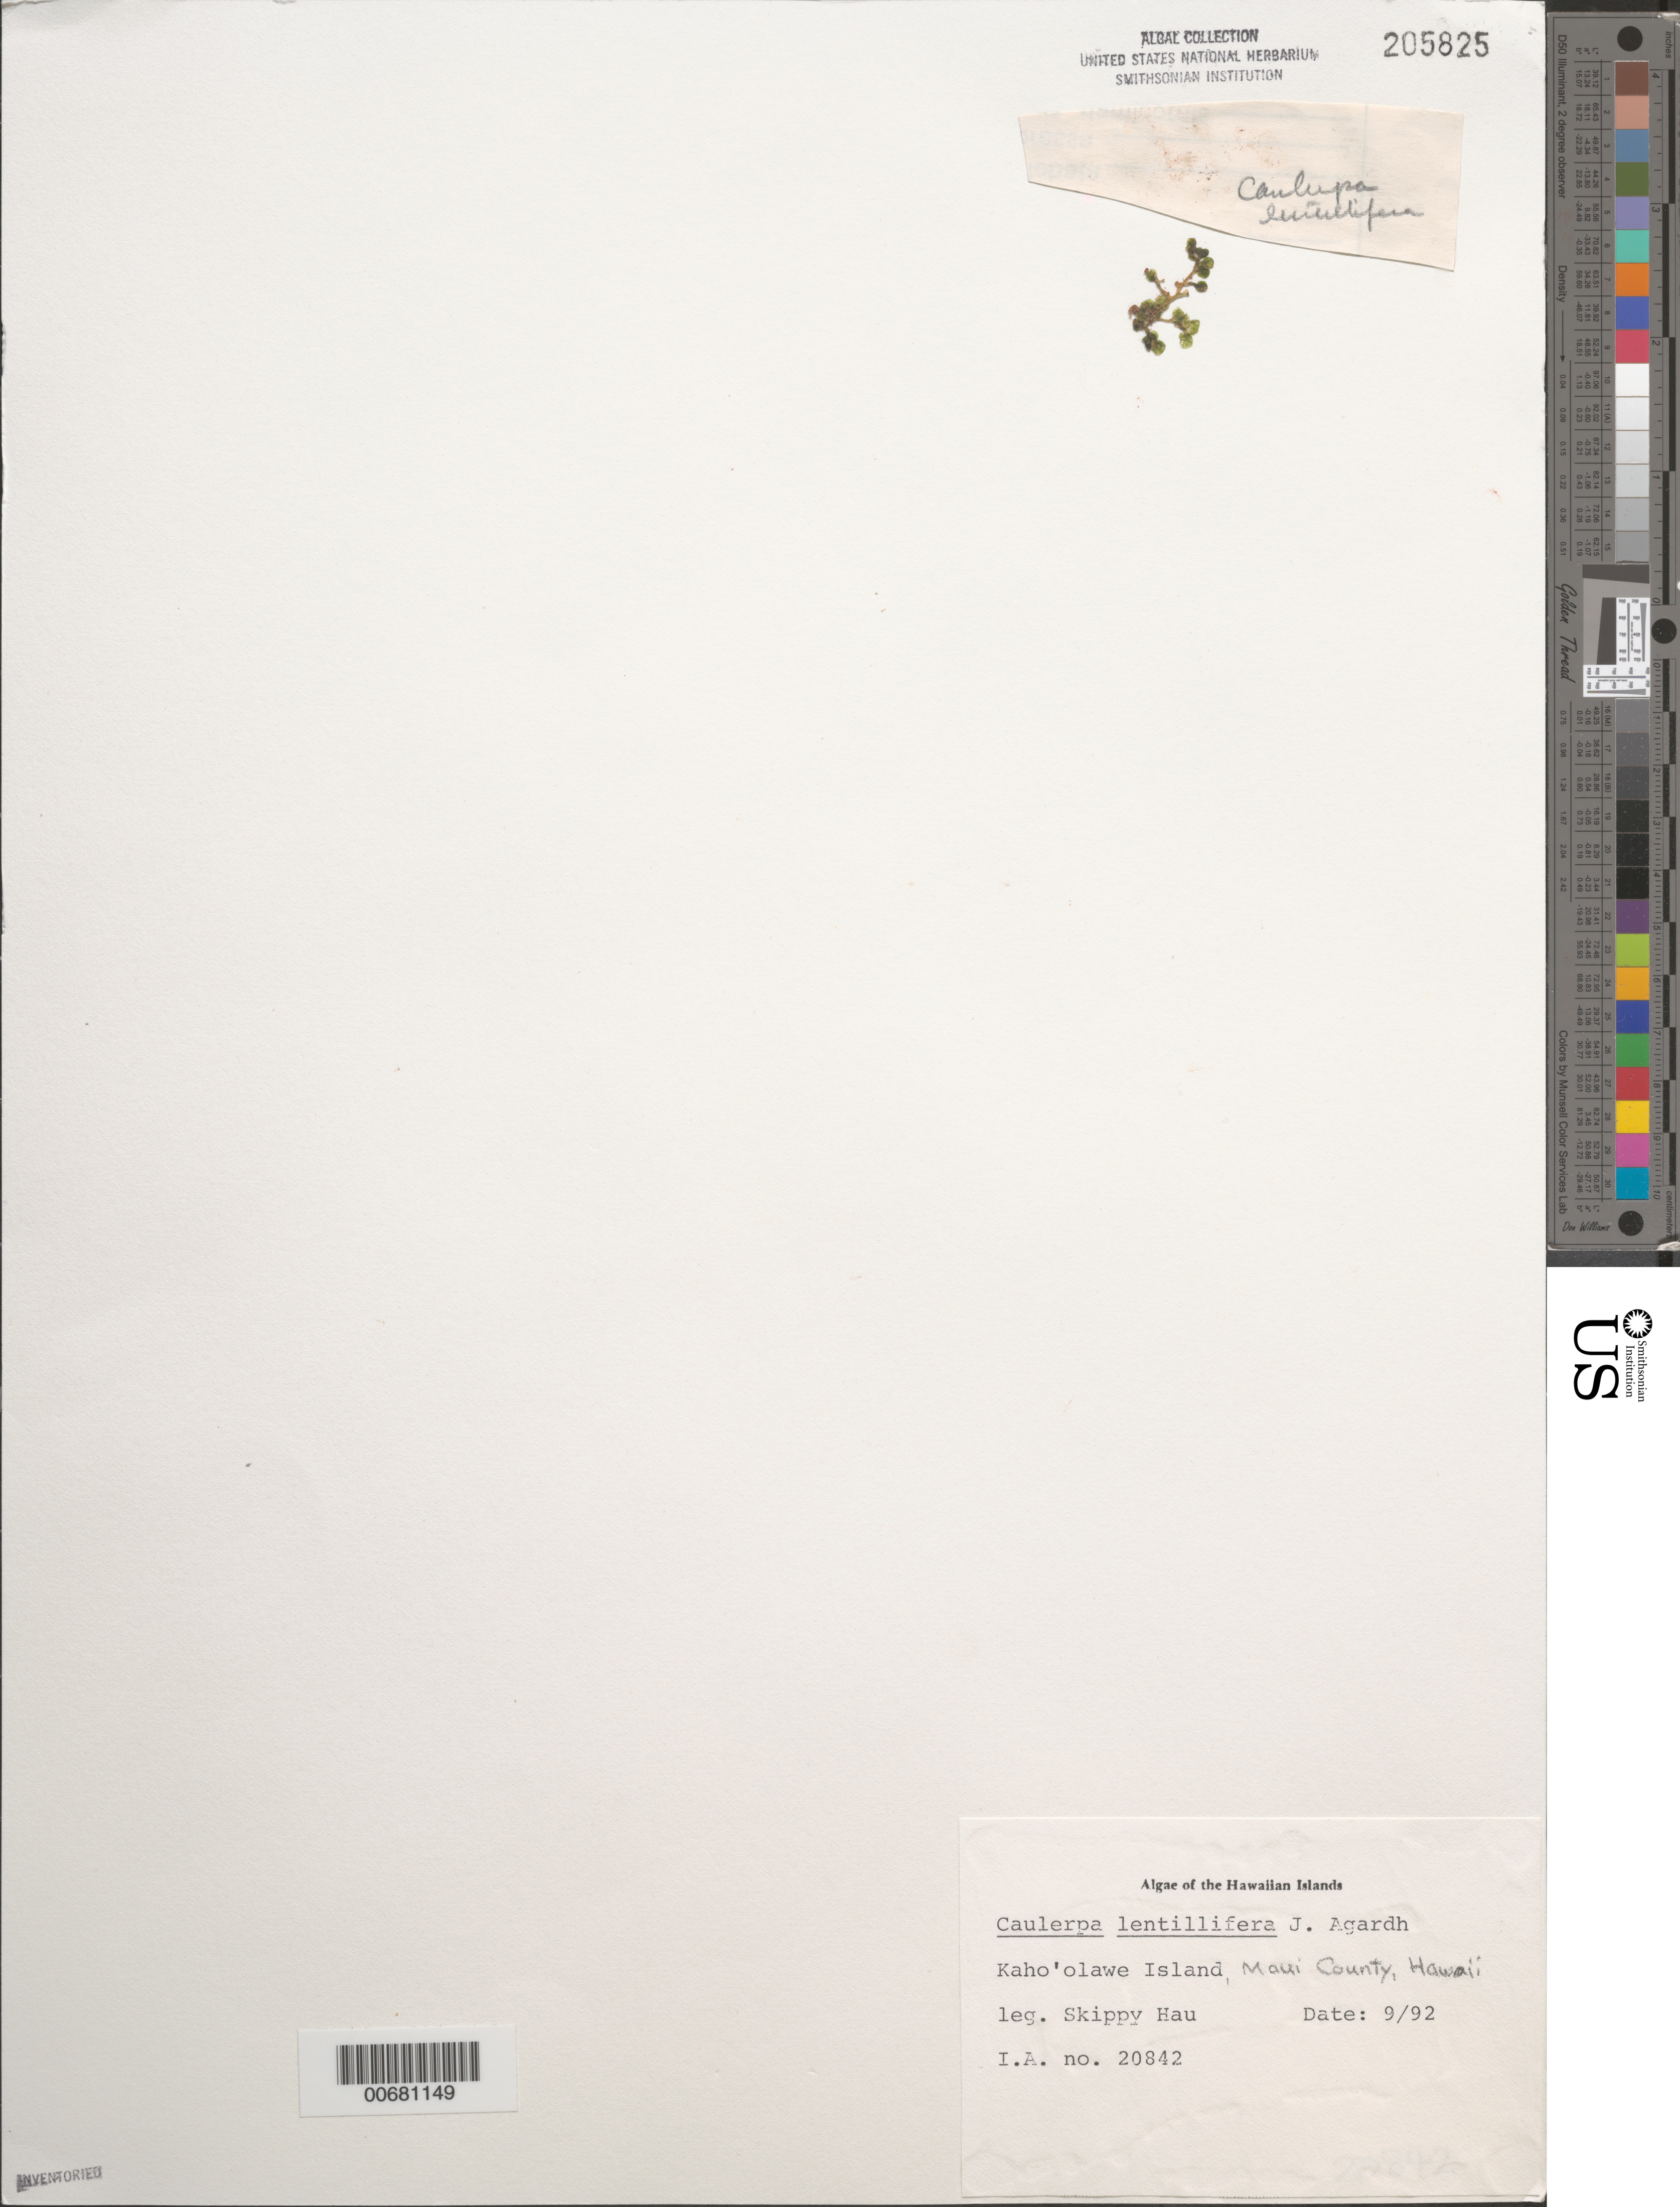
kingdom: Plantae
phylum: Chlorophyta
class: Ulvophyceae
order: Bryopsidales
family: Caulerpaceae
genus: Caulerpa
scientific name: Caulerpa lentillifera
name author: J. Agardh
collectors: S. Hau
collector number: IAA 20842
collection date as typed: Sep 1992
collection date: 1992-09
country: United States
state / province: Hawaii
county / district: Maui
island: Kaho'olawe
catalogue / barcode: US 205825